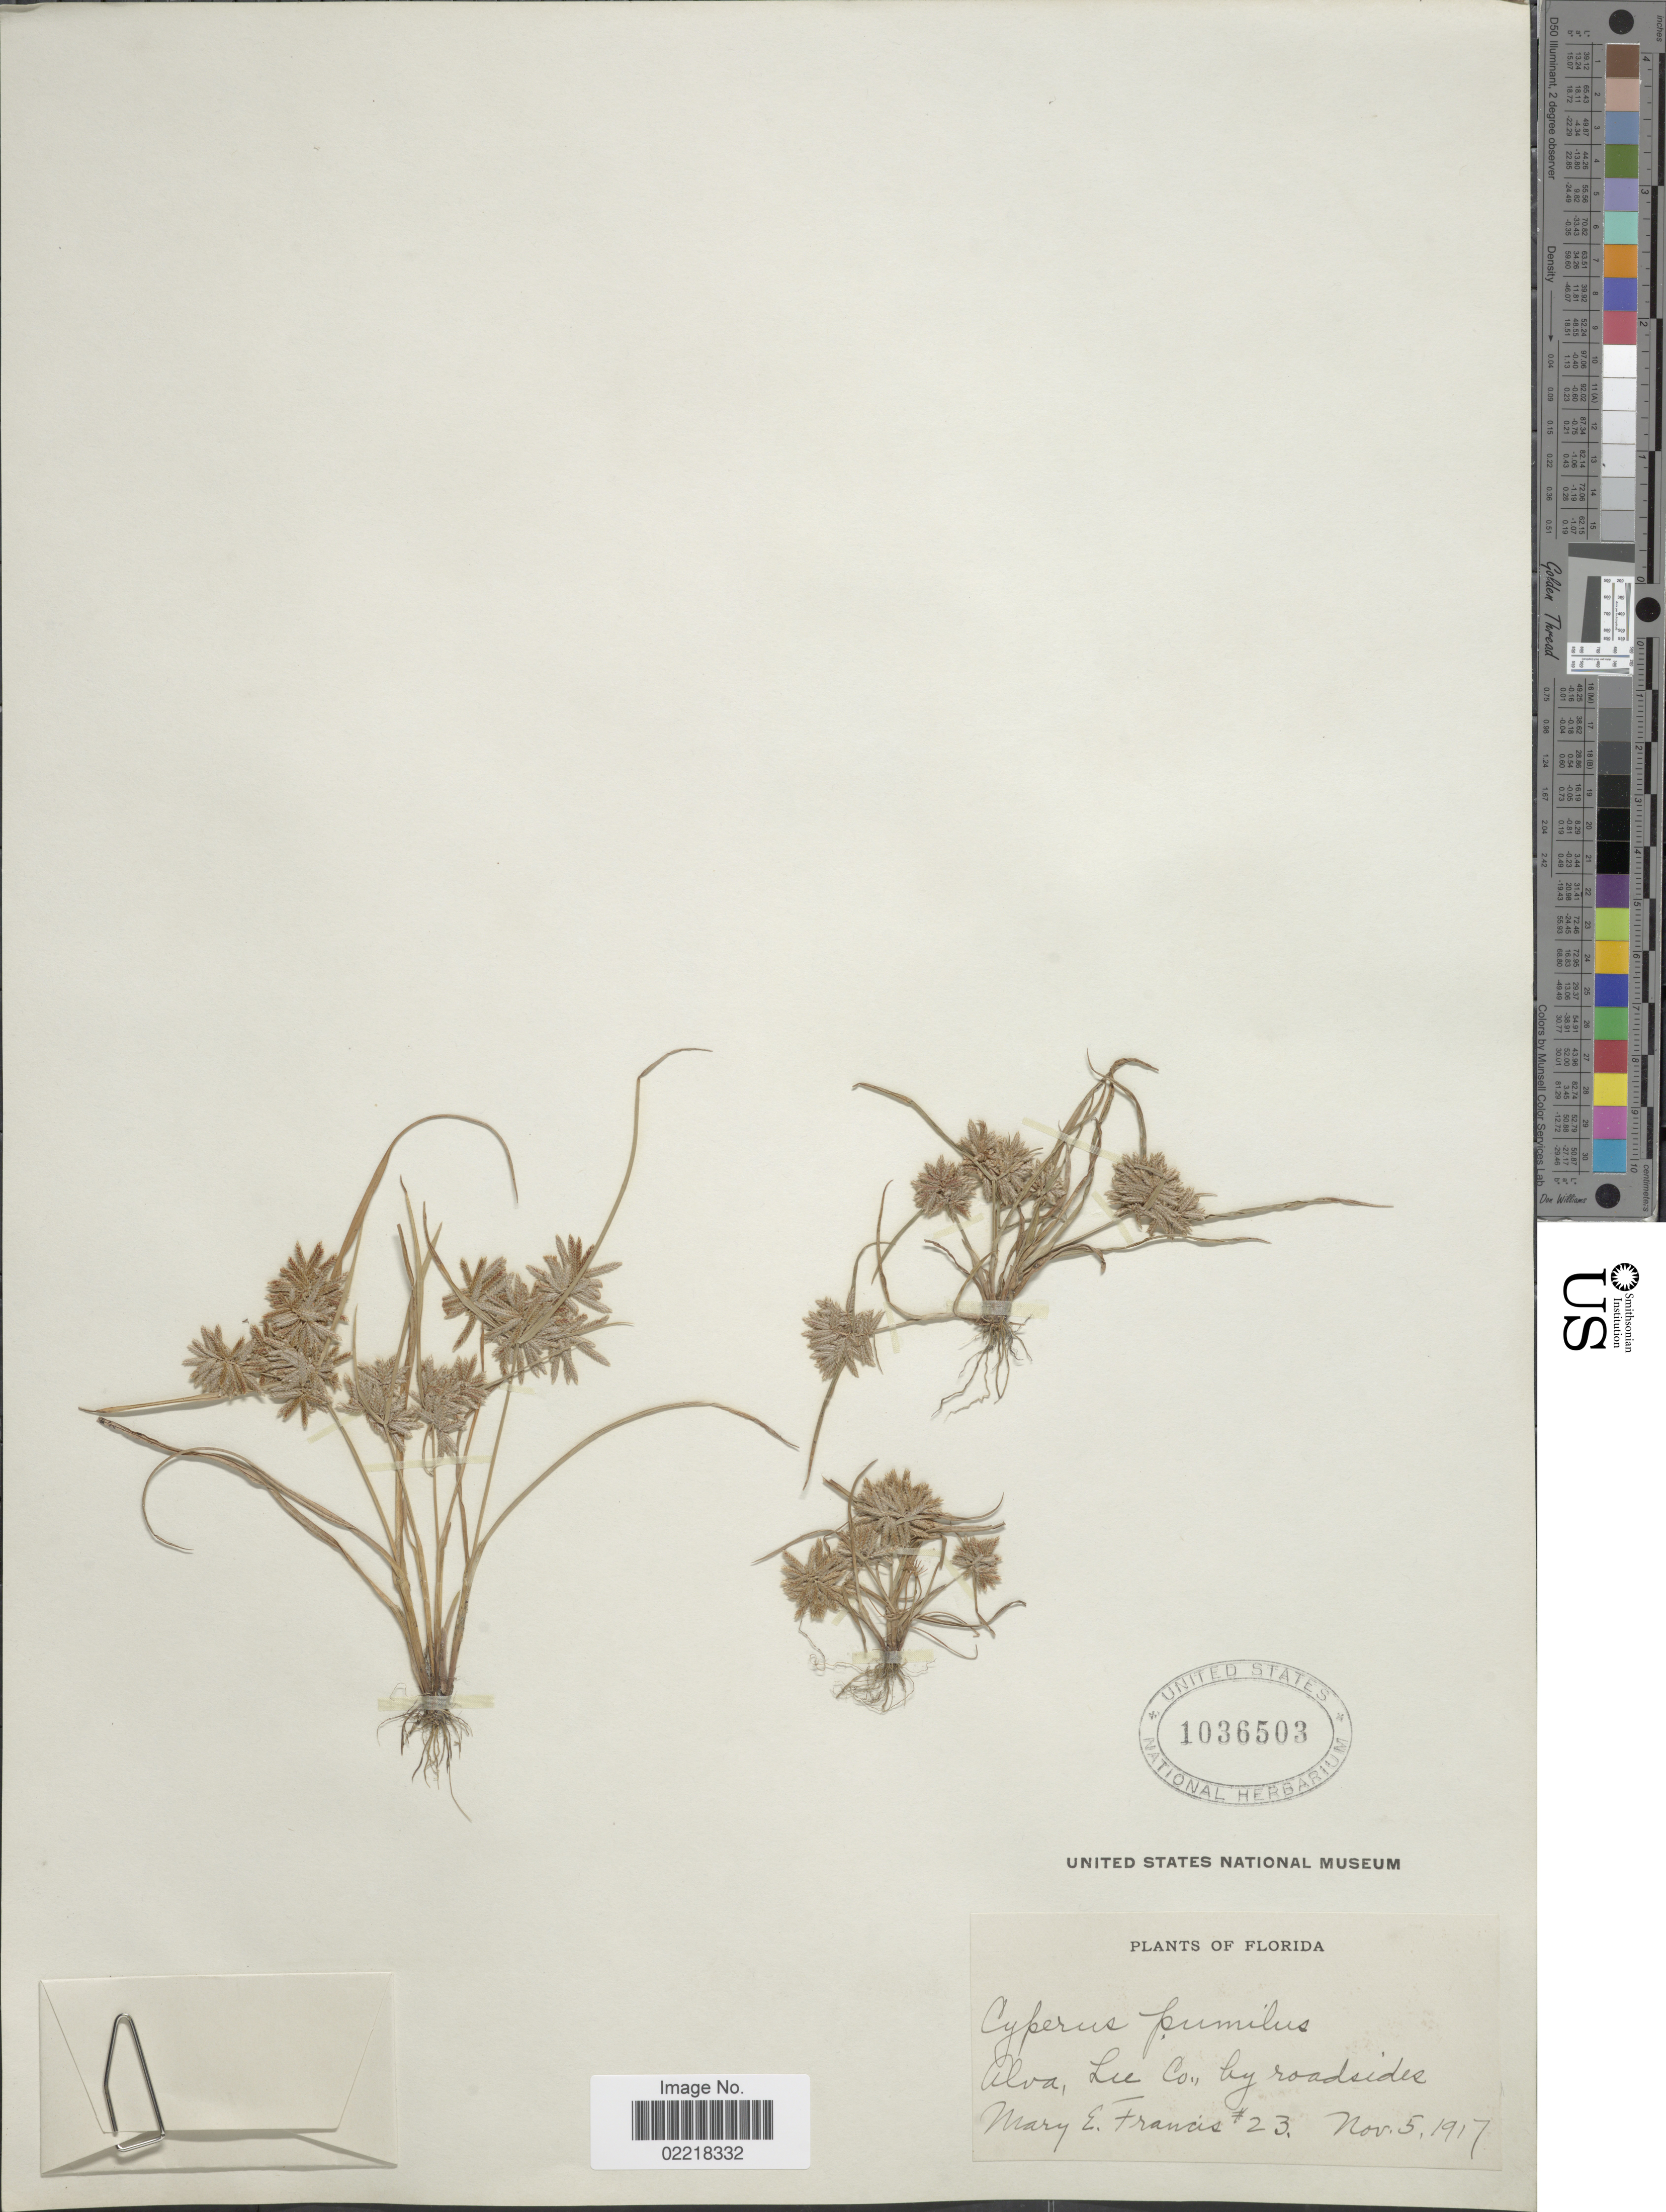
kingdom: Plantae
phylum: Tracheophyta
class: Liliopsida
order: Poales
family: Cyperaceae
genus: Cyperus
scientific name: Cyperus pumilus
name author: L.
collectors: M. E. Francis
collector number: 23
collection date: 1917-11-05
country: United States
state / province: Florida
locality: Alva, Lee Co., by roads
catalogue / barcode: US 1036503